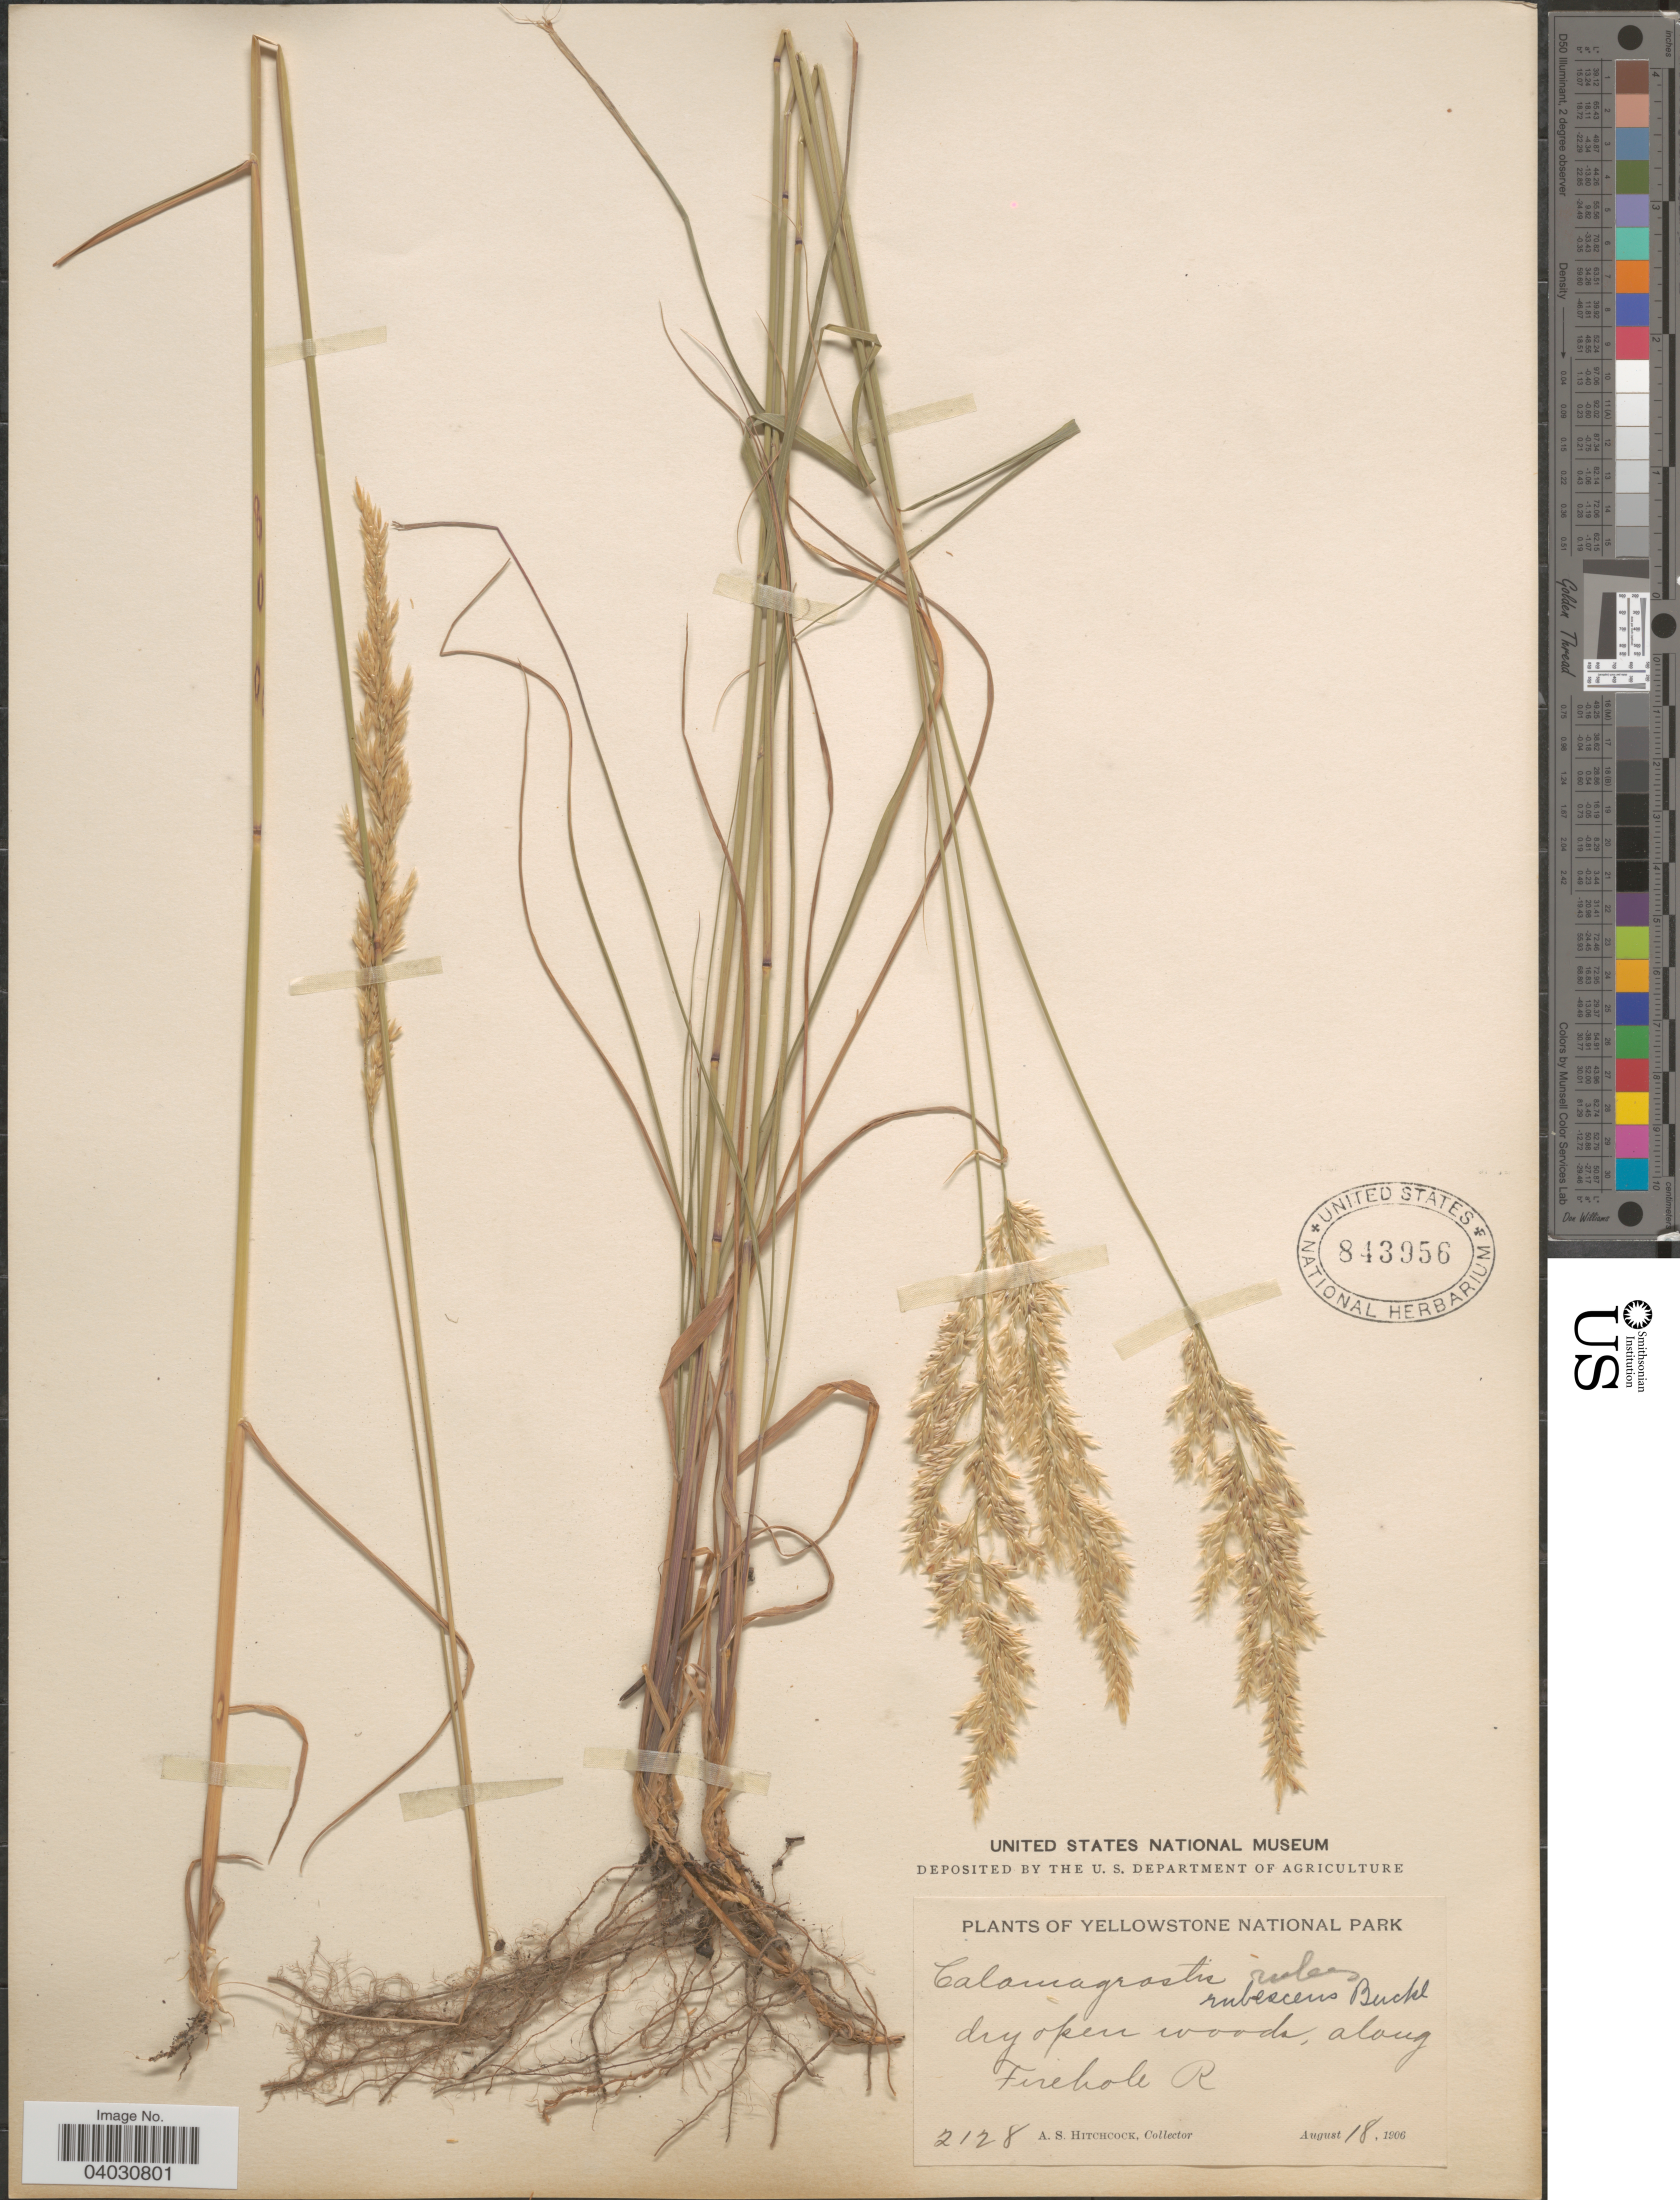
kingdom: Plantae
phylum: Tracheophyta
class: Liliopsida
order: Poales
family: Poaceae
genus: Calamagrostis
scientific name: Calamagrostis rubescens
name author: Buckley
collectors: A. S. Hitchcock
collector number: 2128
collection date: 1906-08-18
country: United States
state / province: Wyoming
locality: Yellowstone National Park. Along Firehole R.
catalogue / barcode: US 843956